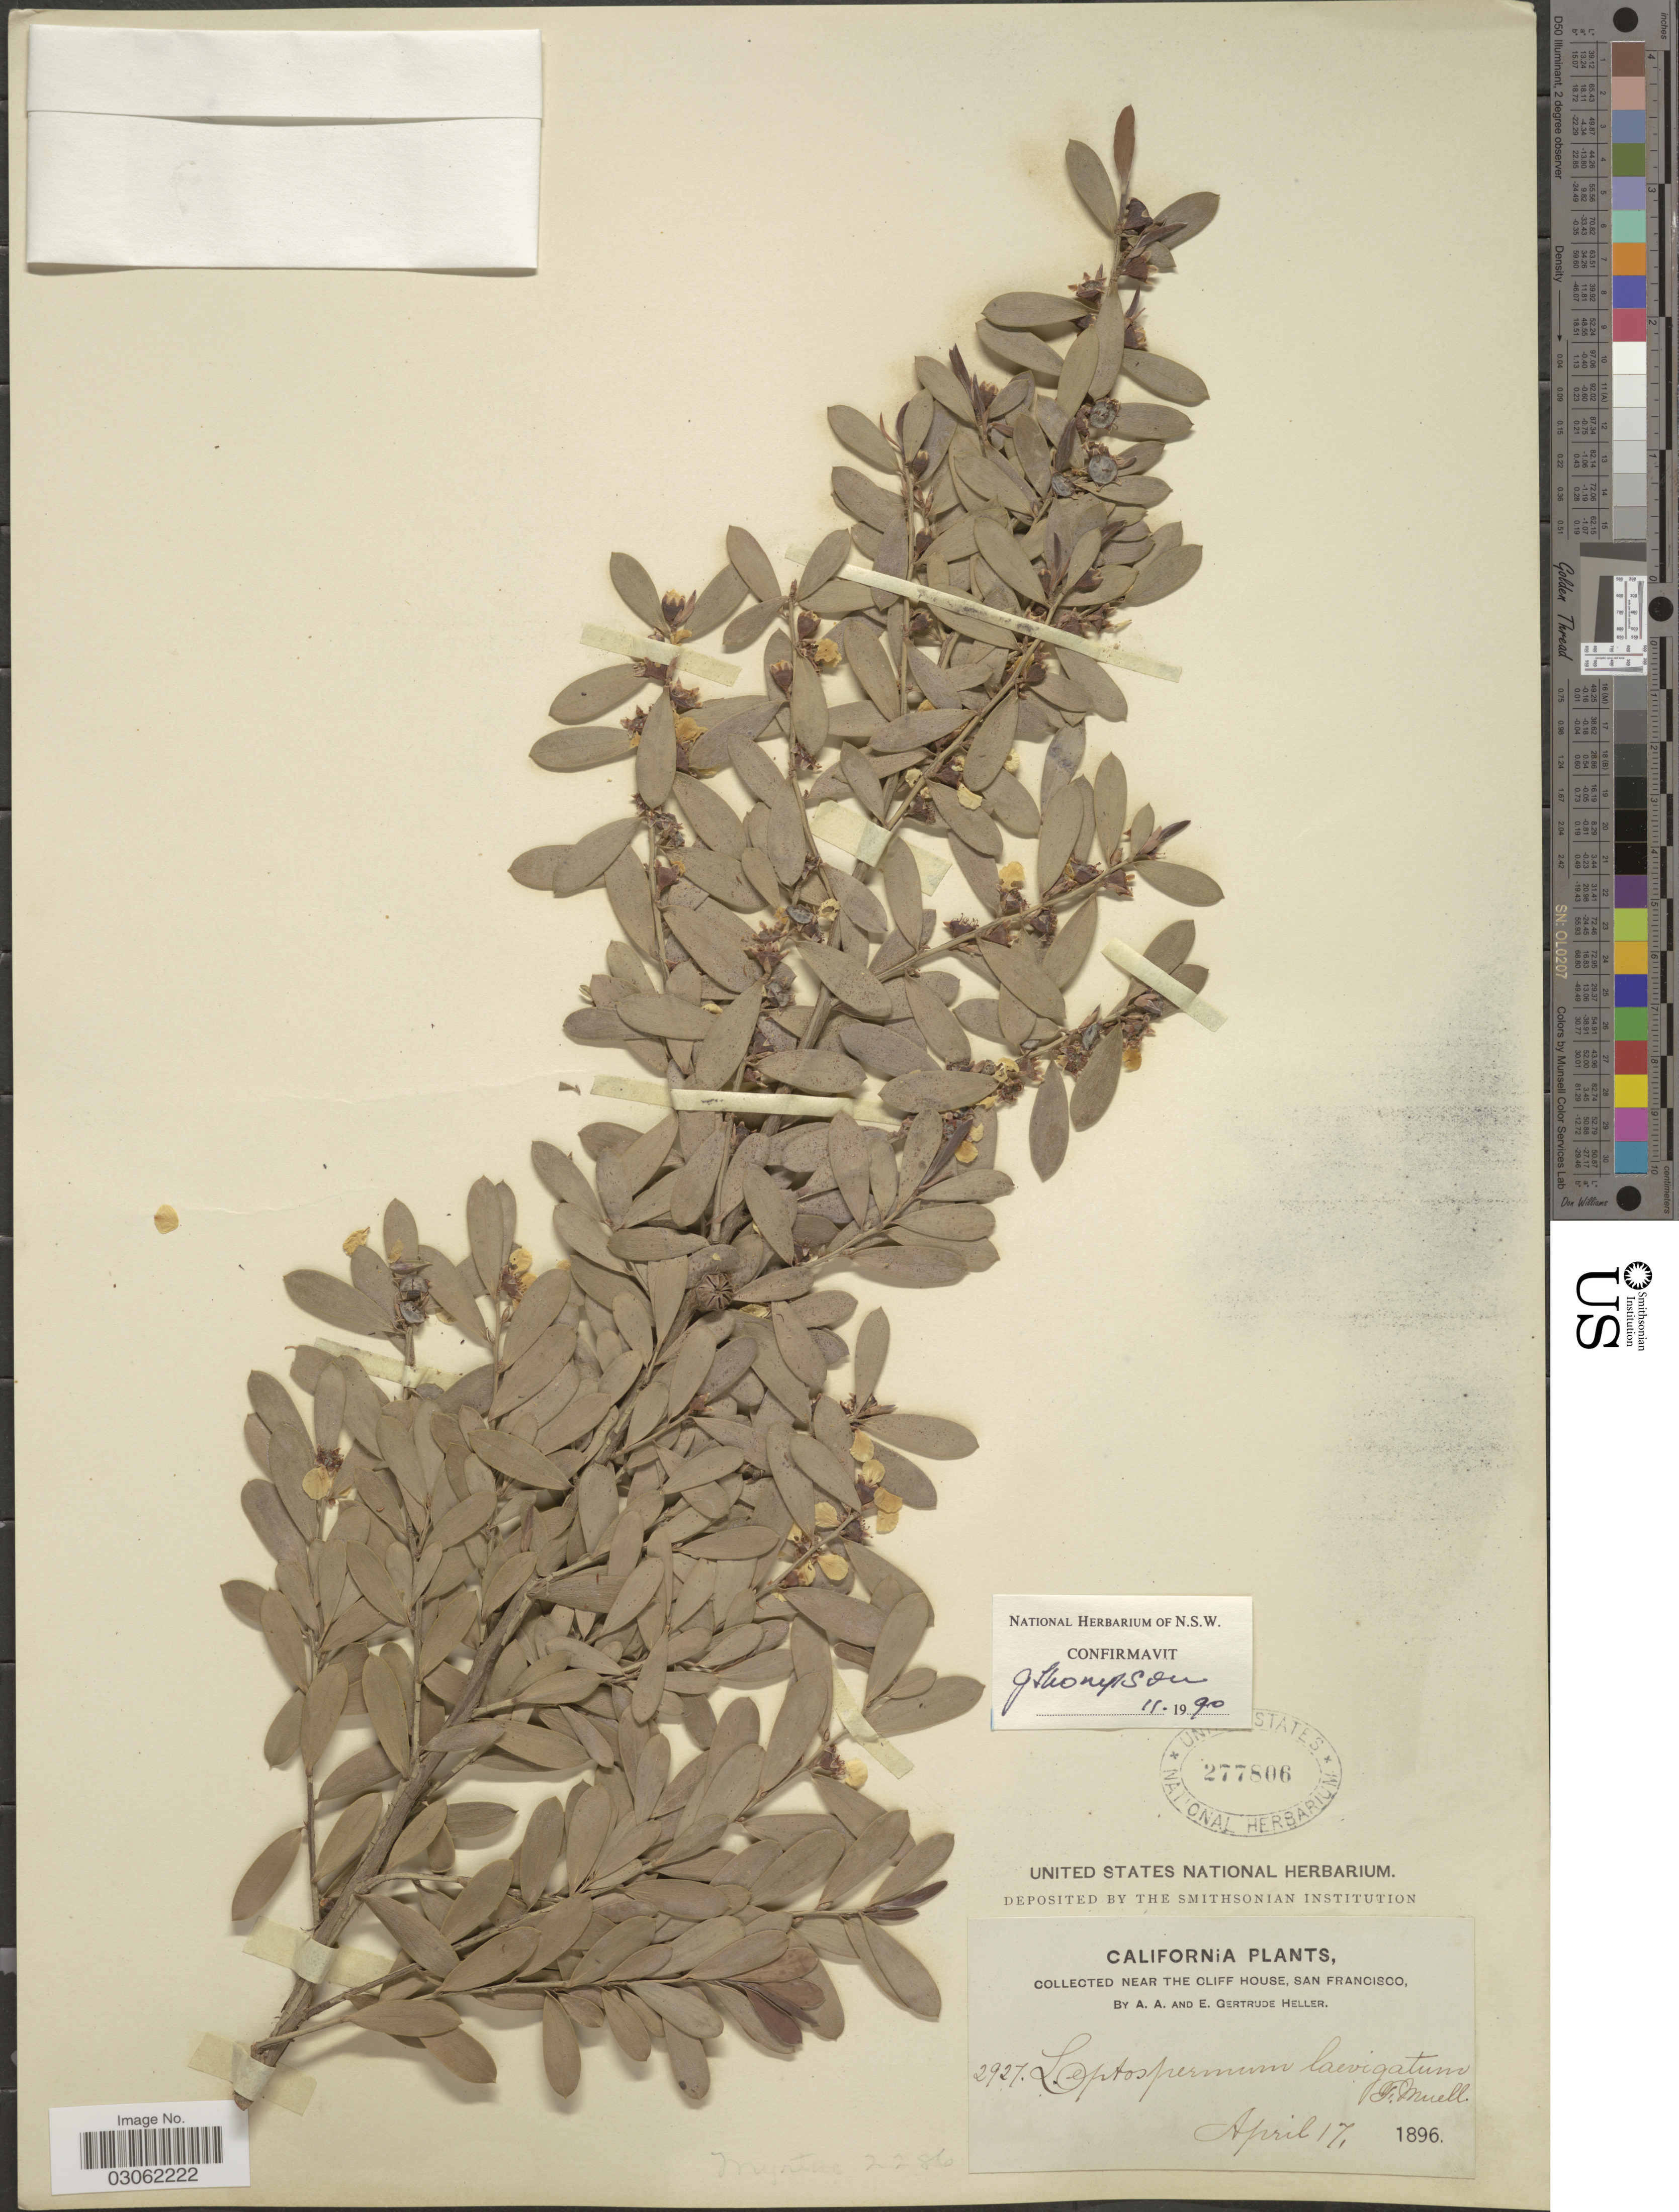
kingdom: Plantae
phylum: Tracheophyta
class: Magnoliopsida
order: Myrtales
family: Myrtaceae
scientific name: Gaudium laevigatum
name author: (Gaertn.) P.G. Wilson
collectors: A. A. Heller & E. G. Heller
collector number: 2927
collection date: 1896-04-17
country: United States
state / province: California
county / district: San Francisco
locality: Near the Cliff House, San Francisco.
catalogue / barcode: US 277806